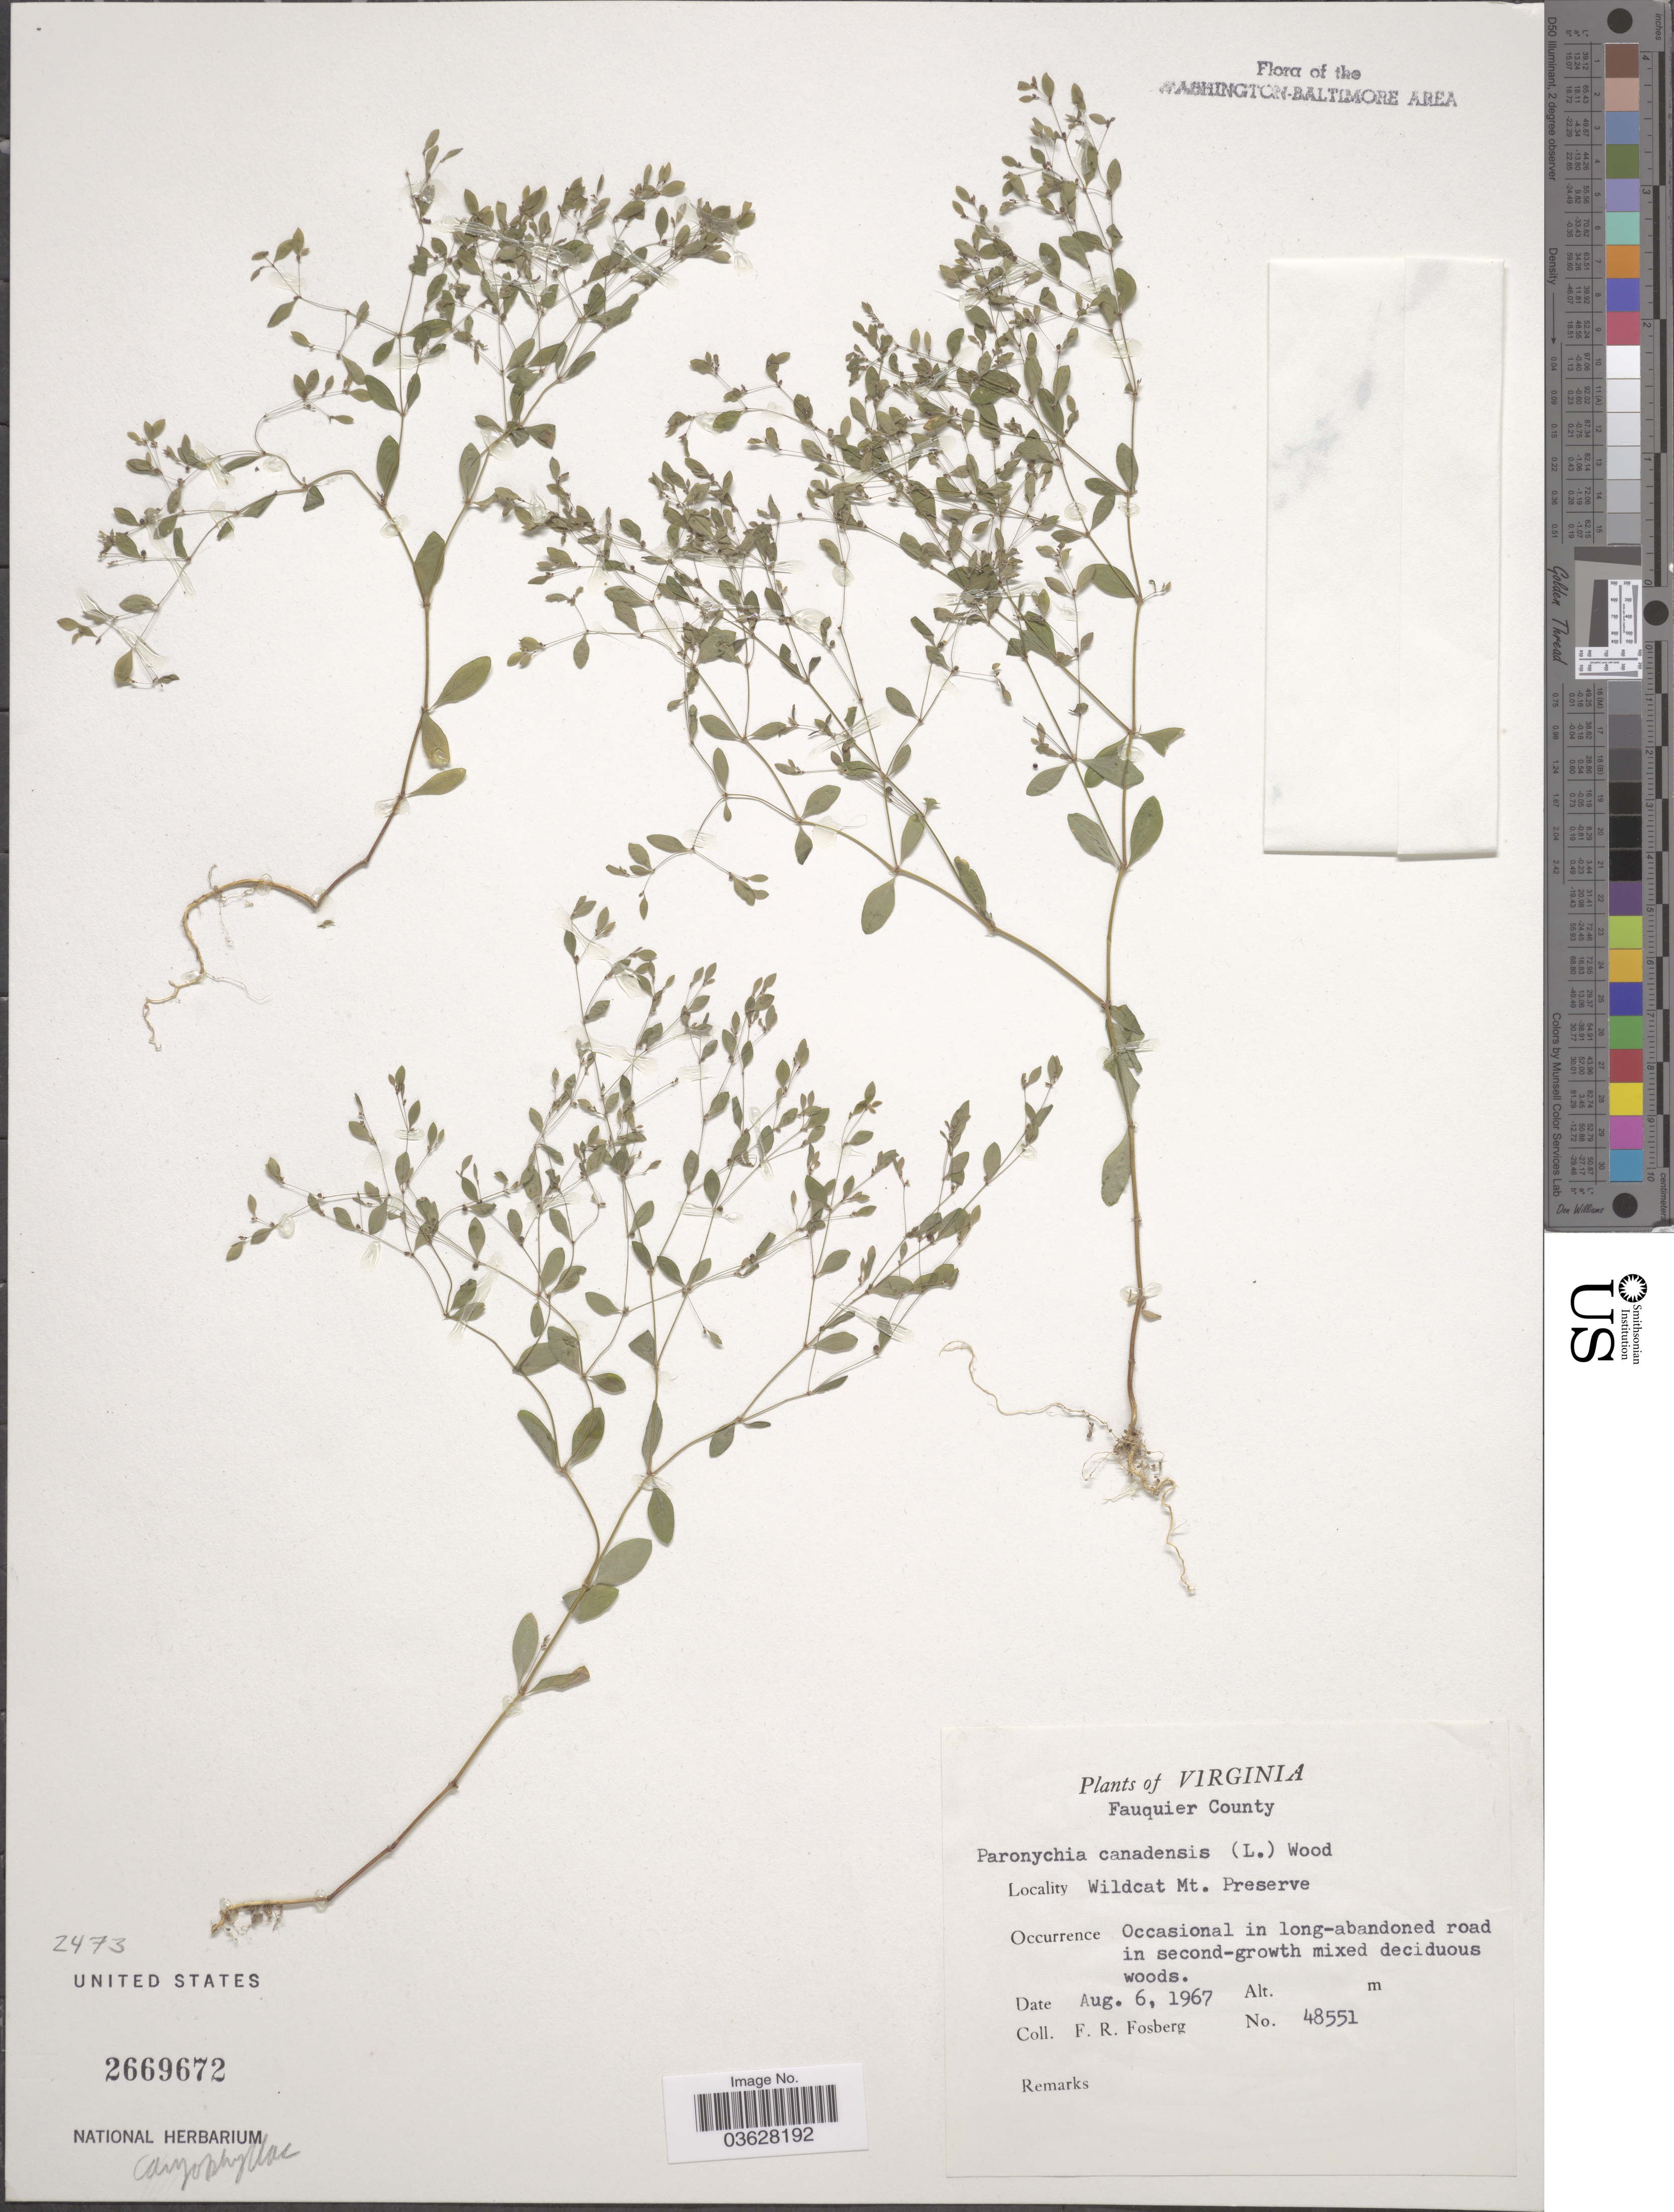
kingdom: Plantae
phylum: Tracheophyta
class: Magnoliopsida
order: Caryophyllales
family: Caryophyllaceae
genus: Paronychia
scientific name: Paronychia canadensis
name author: (L.) Alph. Wood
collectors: F. R. Fosberg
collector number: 48551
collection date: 1967-08-06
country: United States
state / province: Virginia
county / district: Fauquier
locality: Fauquier County. Wildcat Mt. Preserve.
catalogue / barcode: US 2669672